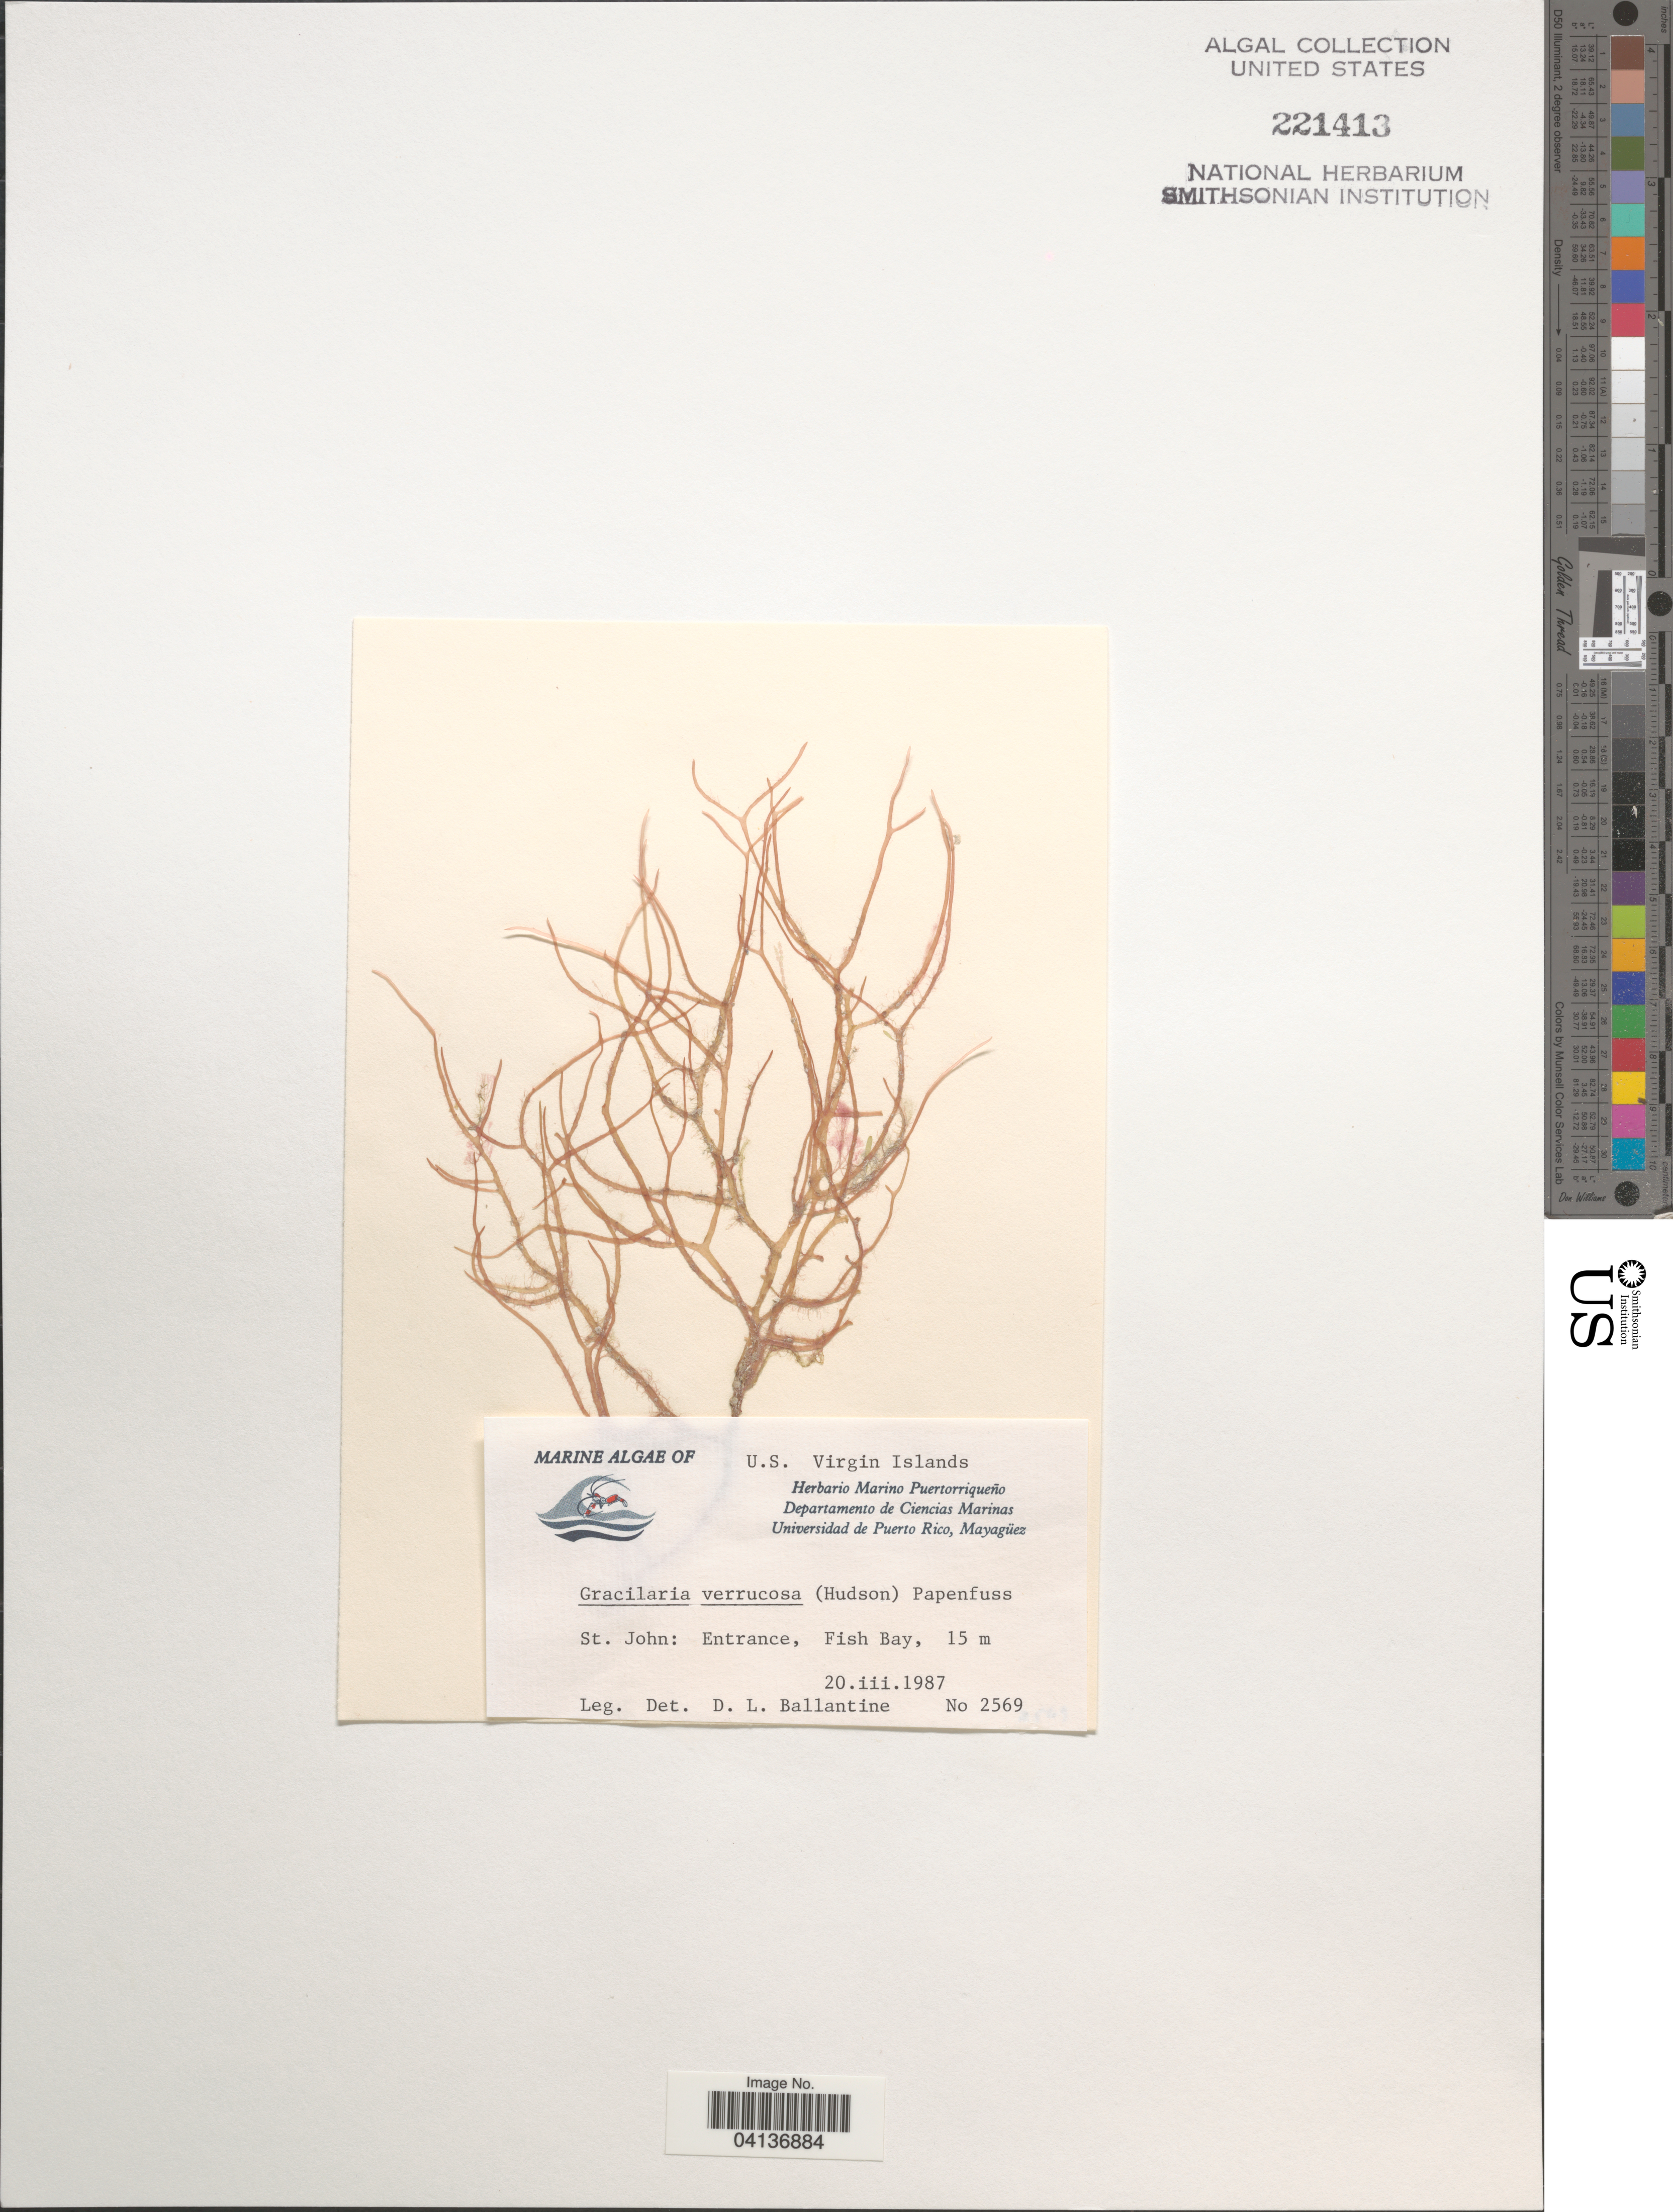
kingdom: Plantae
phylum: Rhodophyta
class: Florideophyceae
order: Gracilariales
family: Gracilariaceae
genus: Gracilariopsis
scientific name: Gracilariopsis longissima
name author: (S.G. Gmel.) Steentoft et al.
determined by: Algae name updating Project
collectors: D.L. Ballantine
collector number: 2569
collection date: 1987-03-20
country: U.S. Virgin Islands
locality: St. John: Entrance, Fish Bay.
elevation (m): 15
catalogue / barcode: US 221413